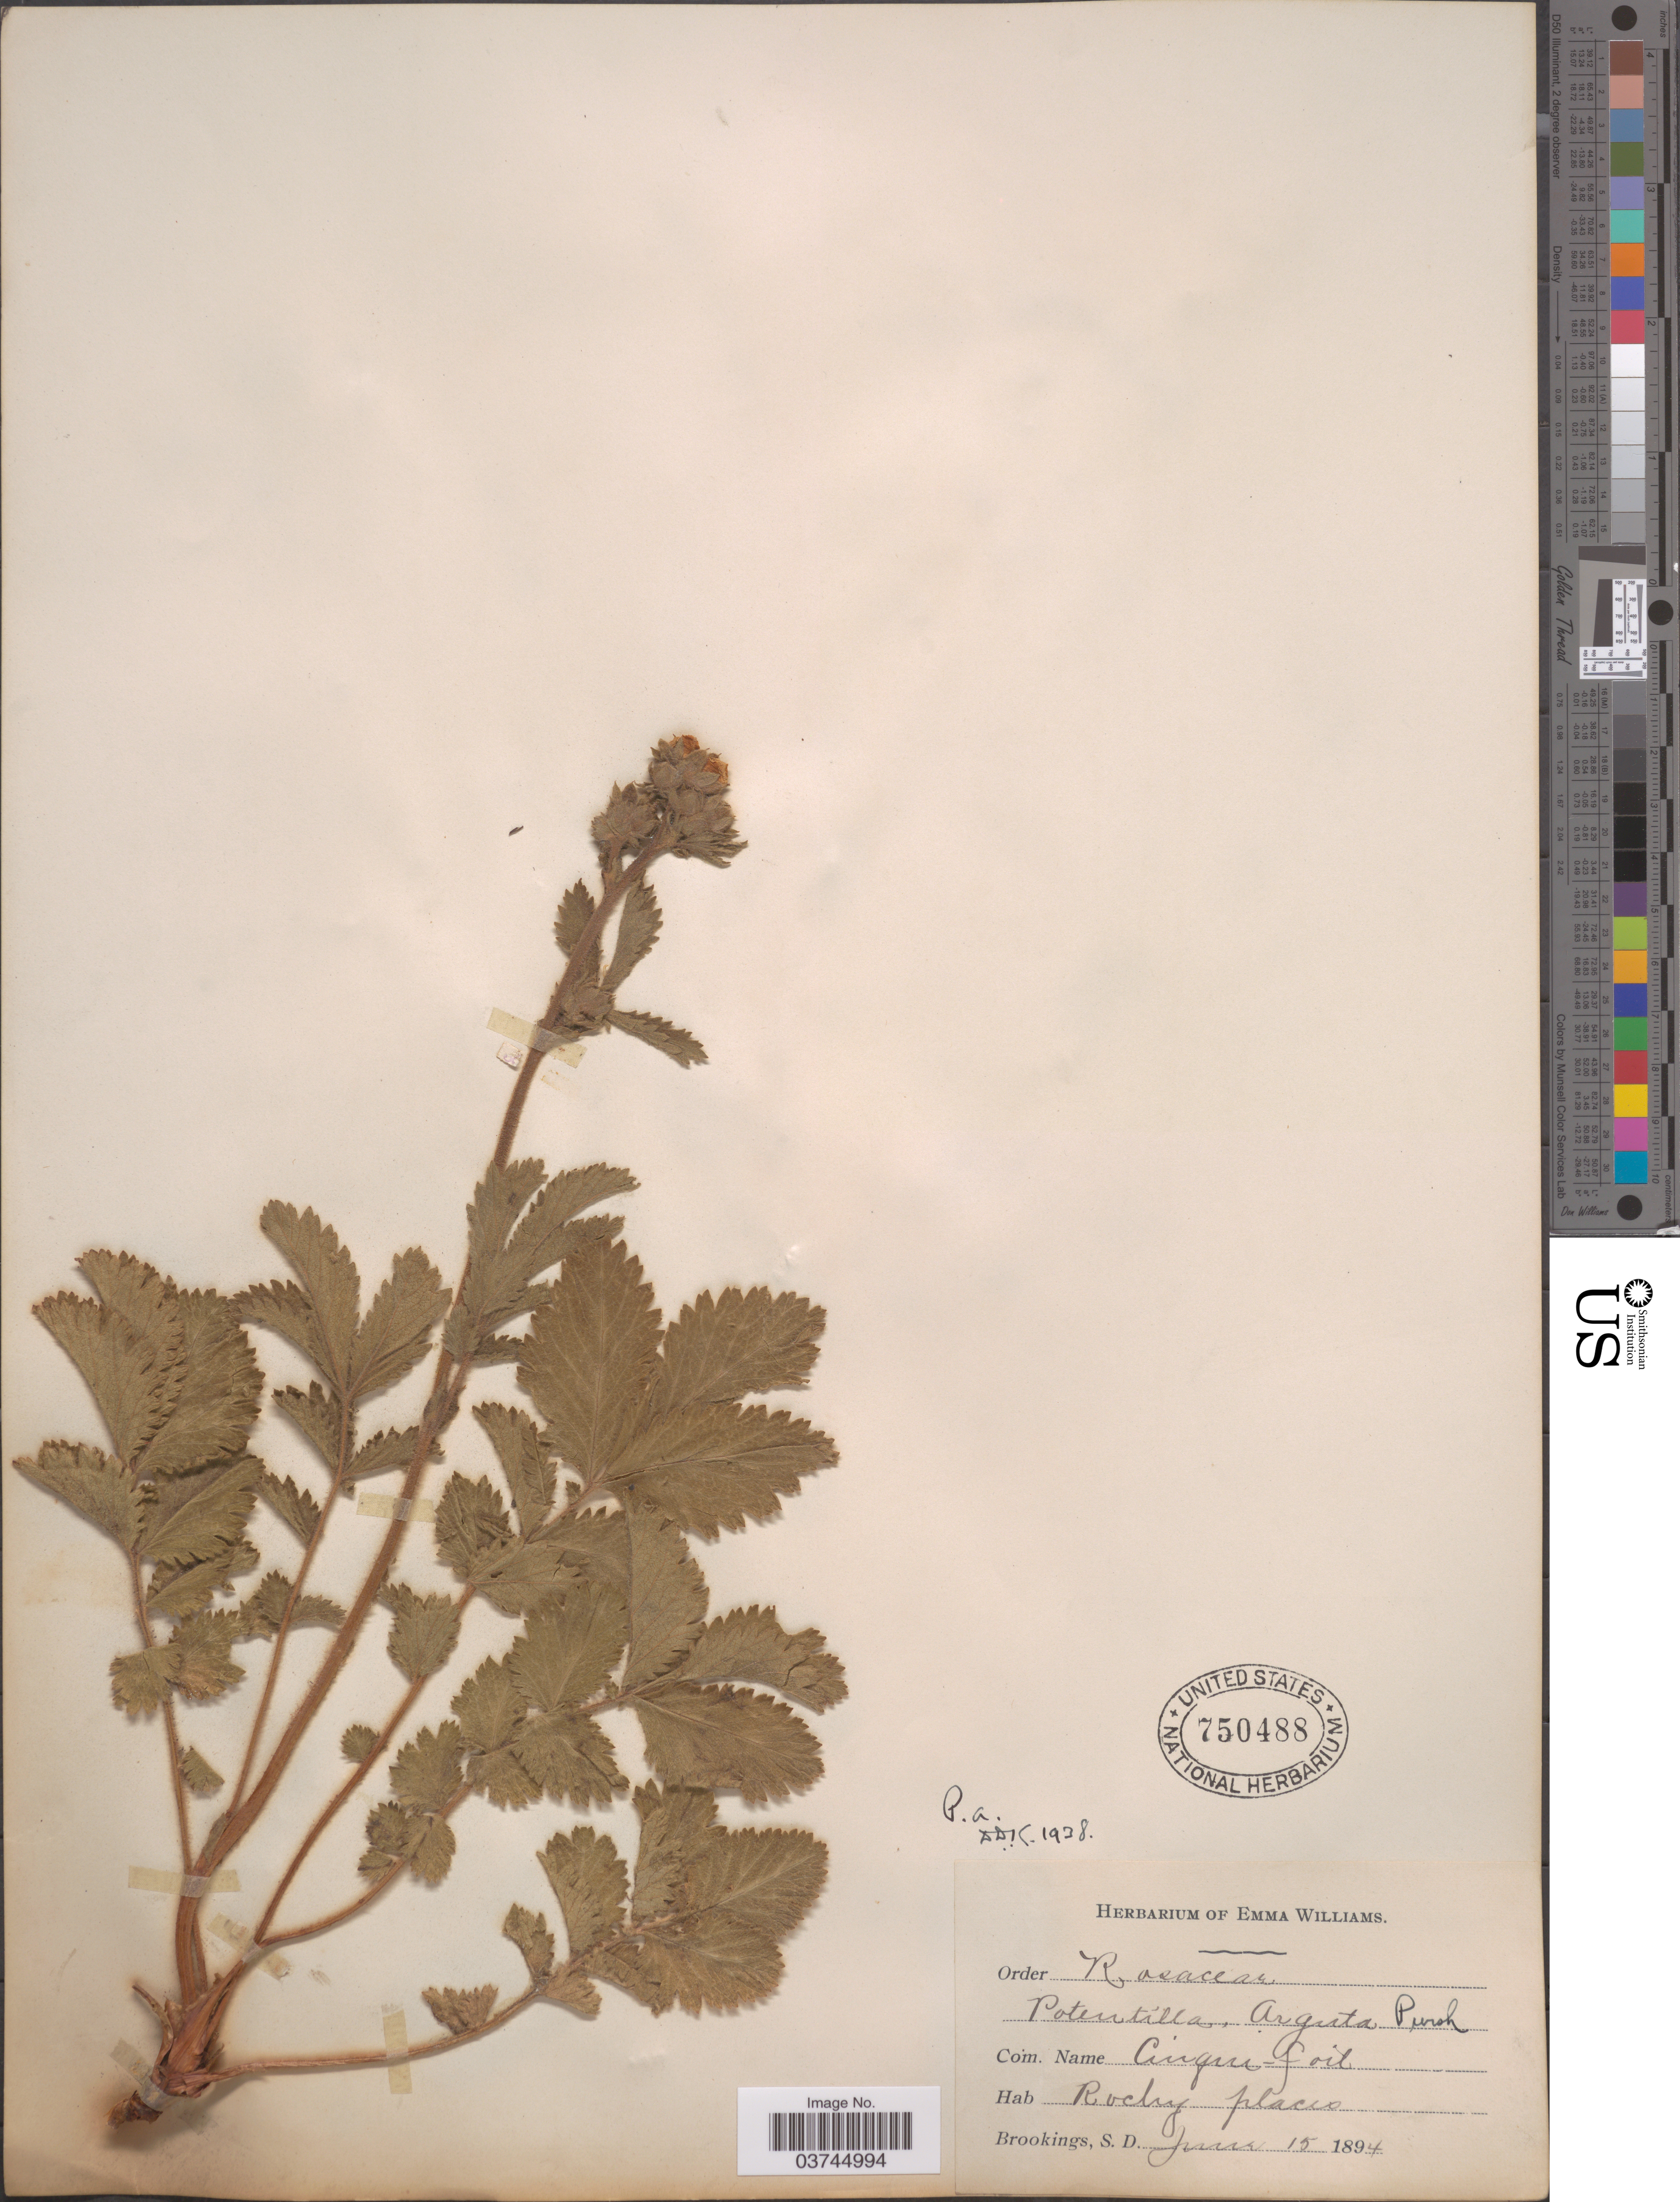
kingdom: Plantae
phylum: Tracheophyta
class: Magnoliopsida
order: Rosales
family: Rosaceae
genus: Drymocallis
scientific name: Drymocallis arguta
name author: (Pursh) Rydb.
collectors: Ex herb. of Emma Williams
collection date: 1894-06-15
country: United States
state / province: South Dakota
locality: Brookings.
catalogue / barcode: US 750488